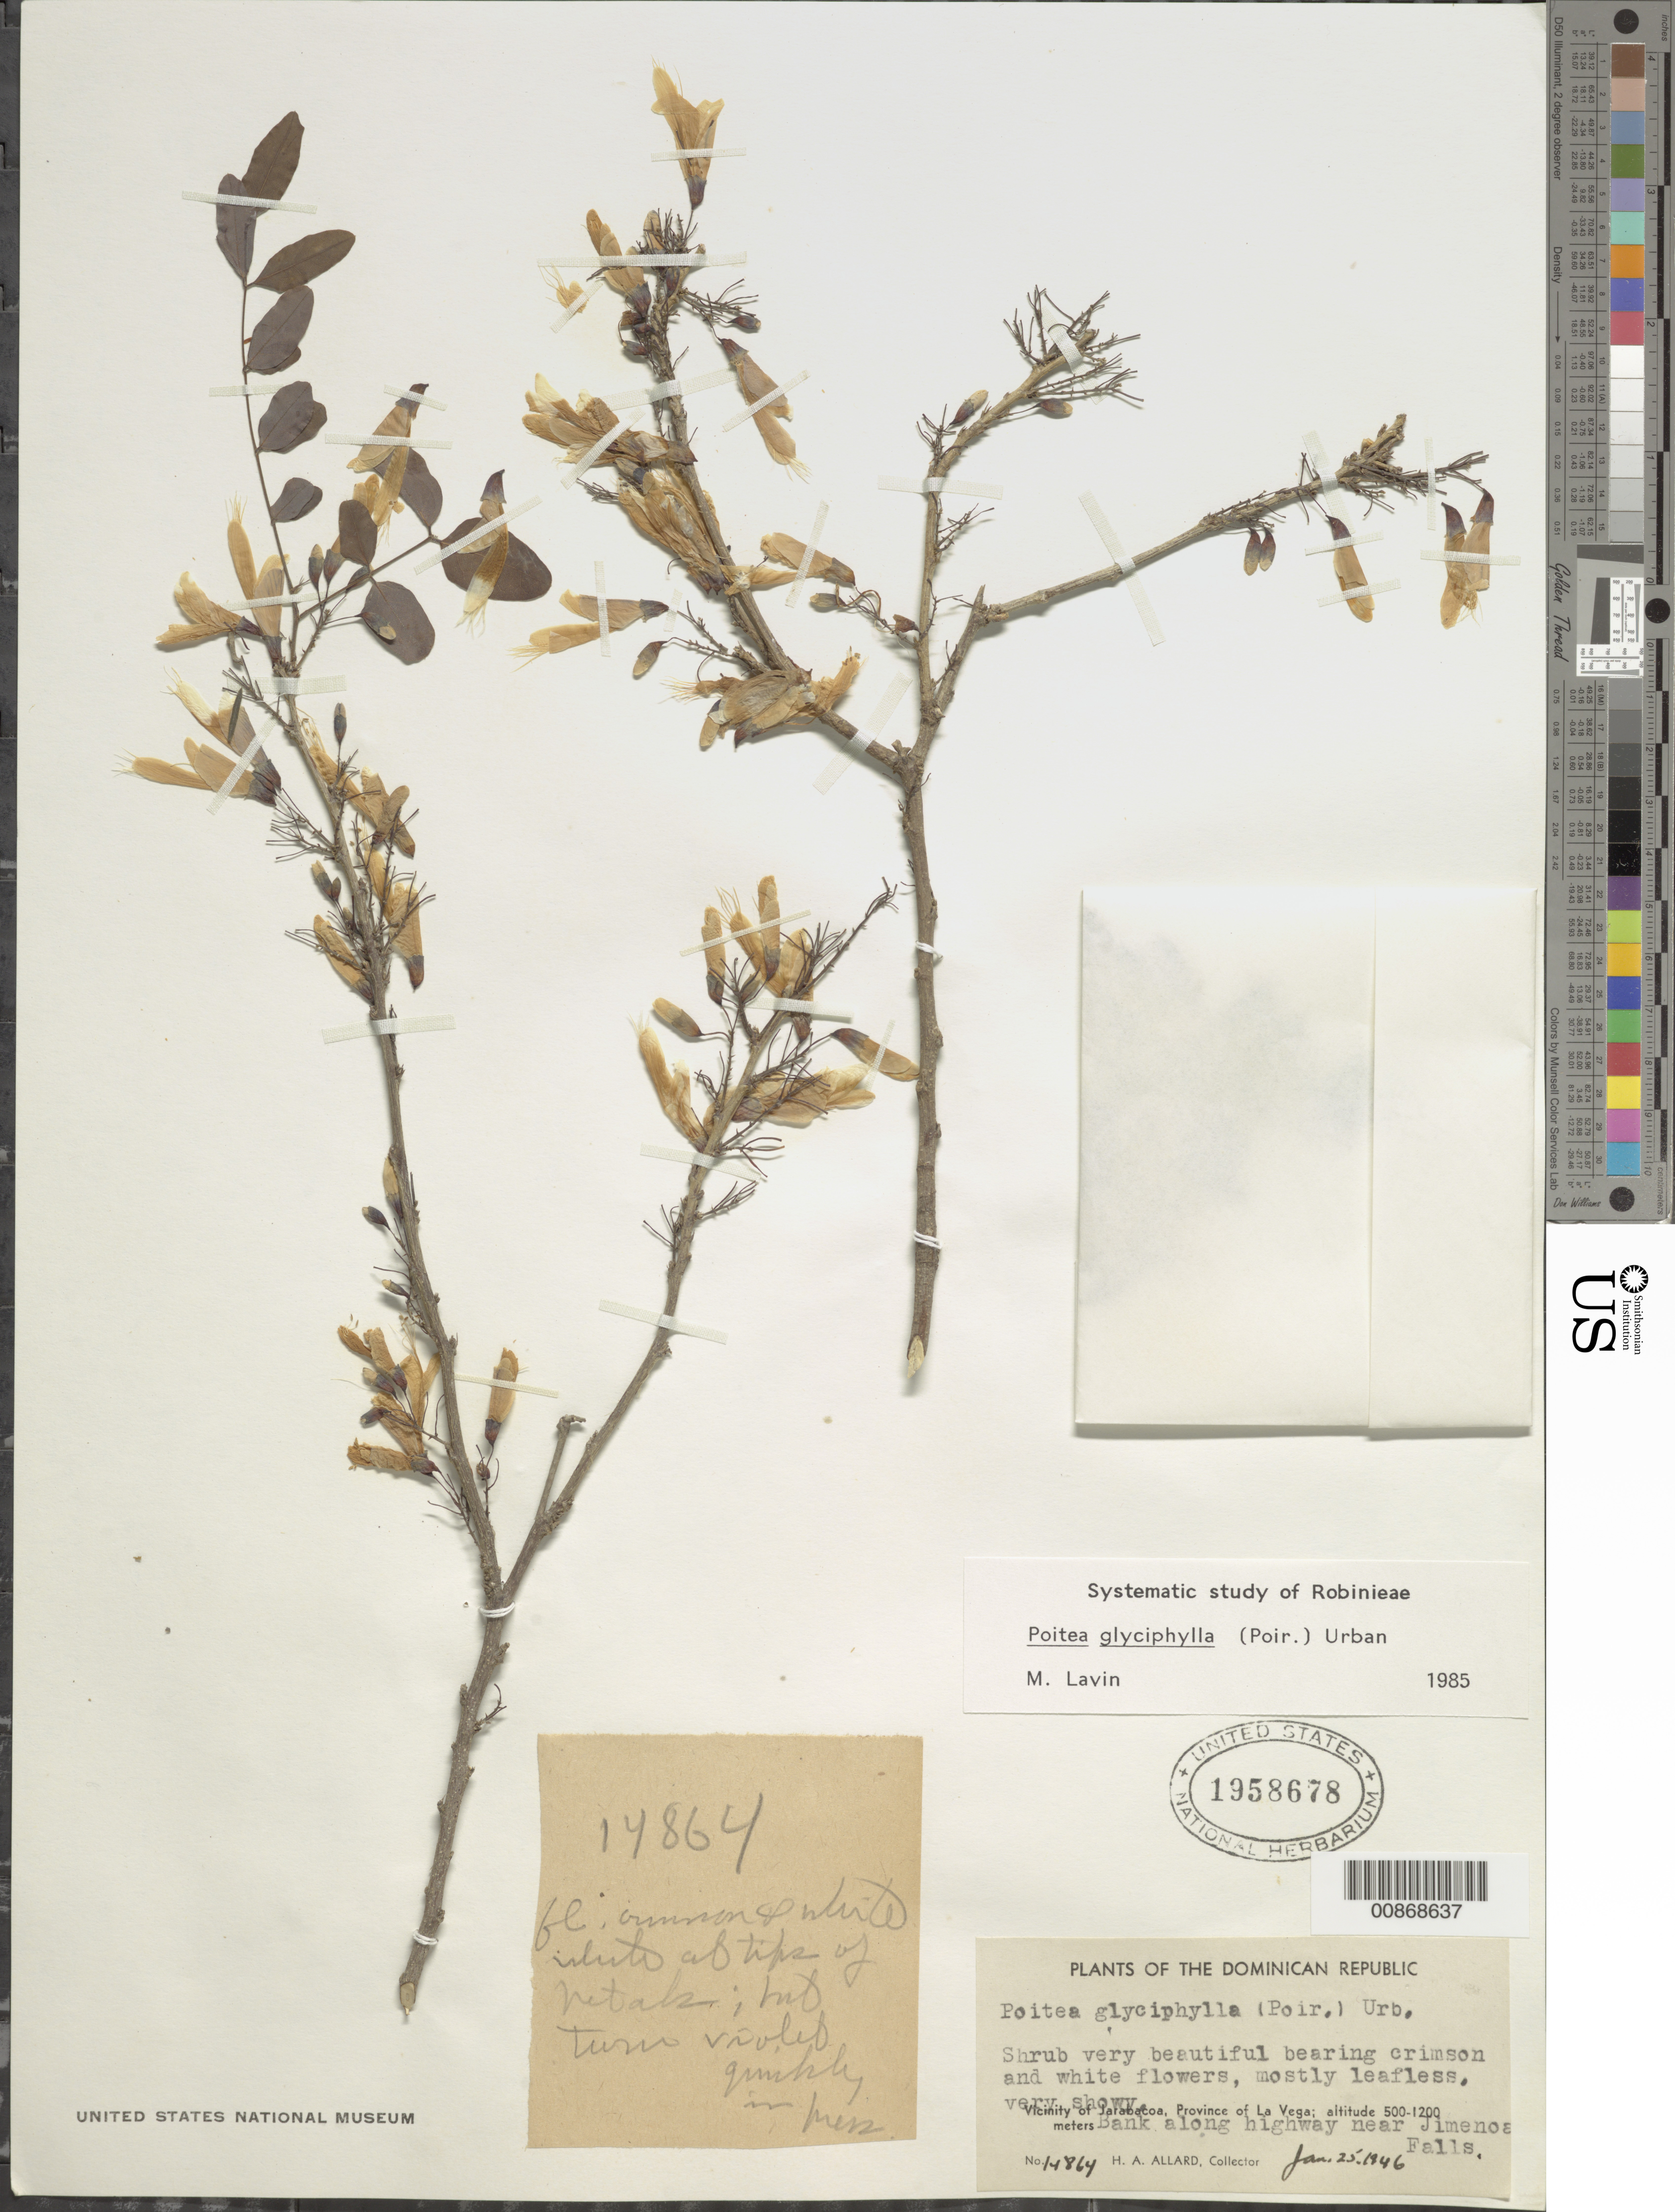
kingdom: Plantae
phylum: Tracheophyta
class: Magnoliopsida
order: Fabales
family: Fabaceae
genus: Poitea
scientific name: Poitea glyciphylla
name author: (Poir.) Urb.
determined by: Lavin, M.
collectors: H. A. Allard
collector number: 14864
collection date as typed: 25 Jan 1946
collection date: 1946-01-25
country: Dominican Republic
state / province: La Vega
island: Hispaniola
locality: Vicinity of Jarabacoa. Bank along highway near Jimenoa Falls.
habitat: Bank along highway.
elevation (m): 500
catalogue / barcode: US 1958678